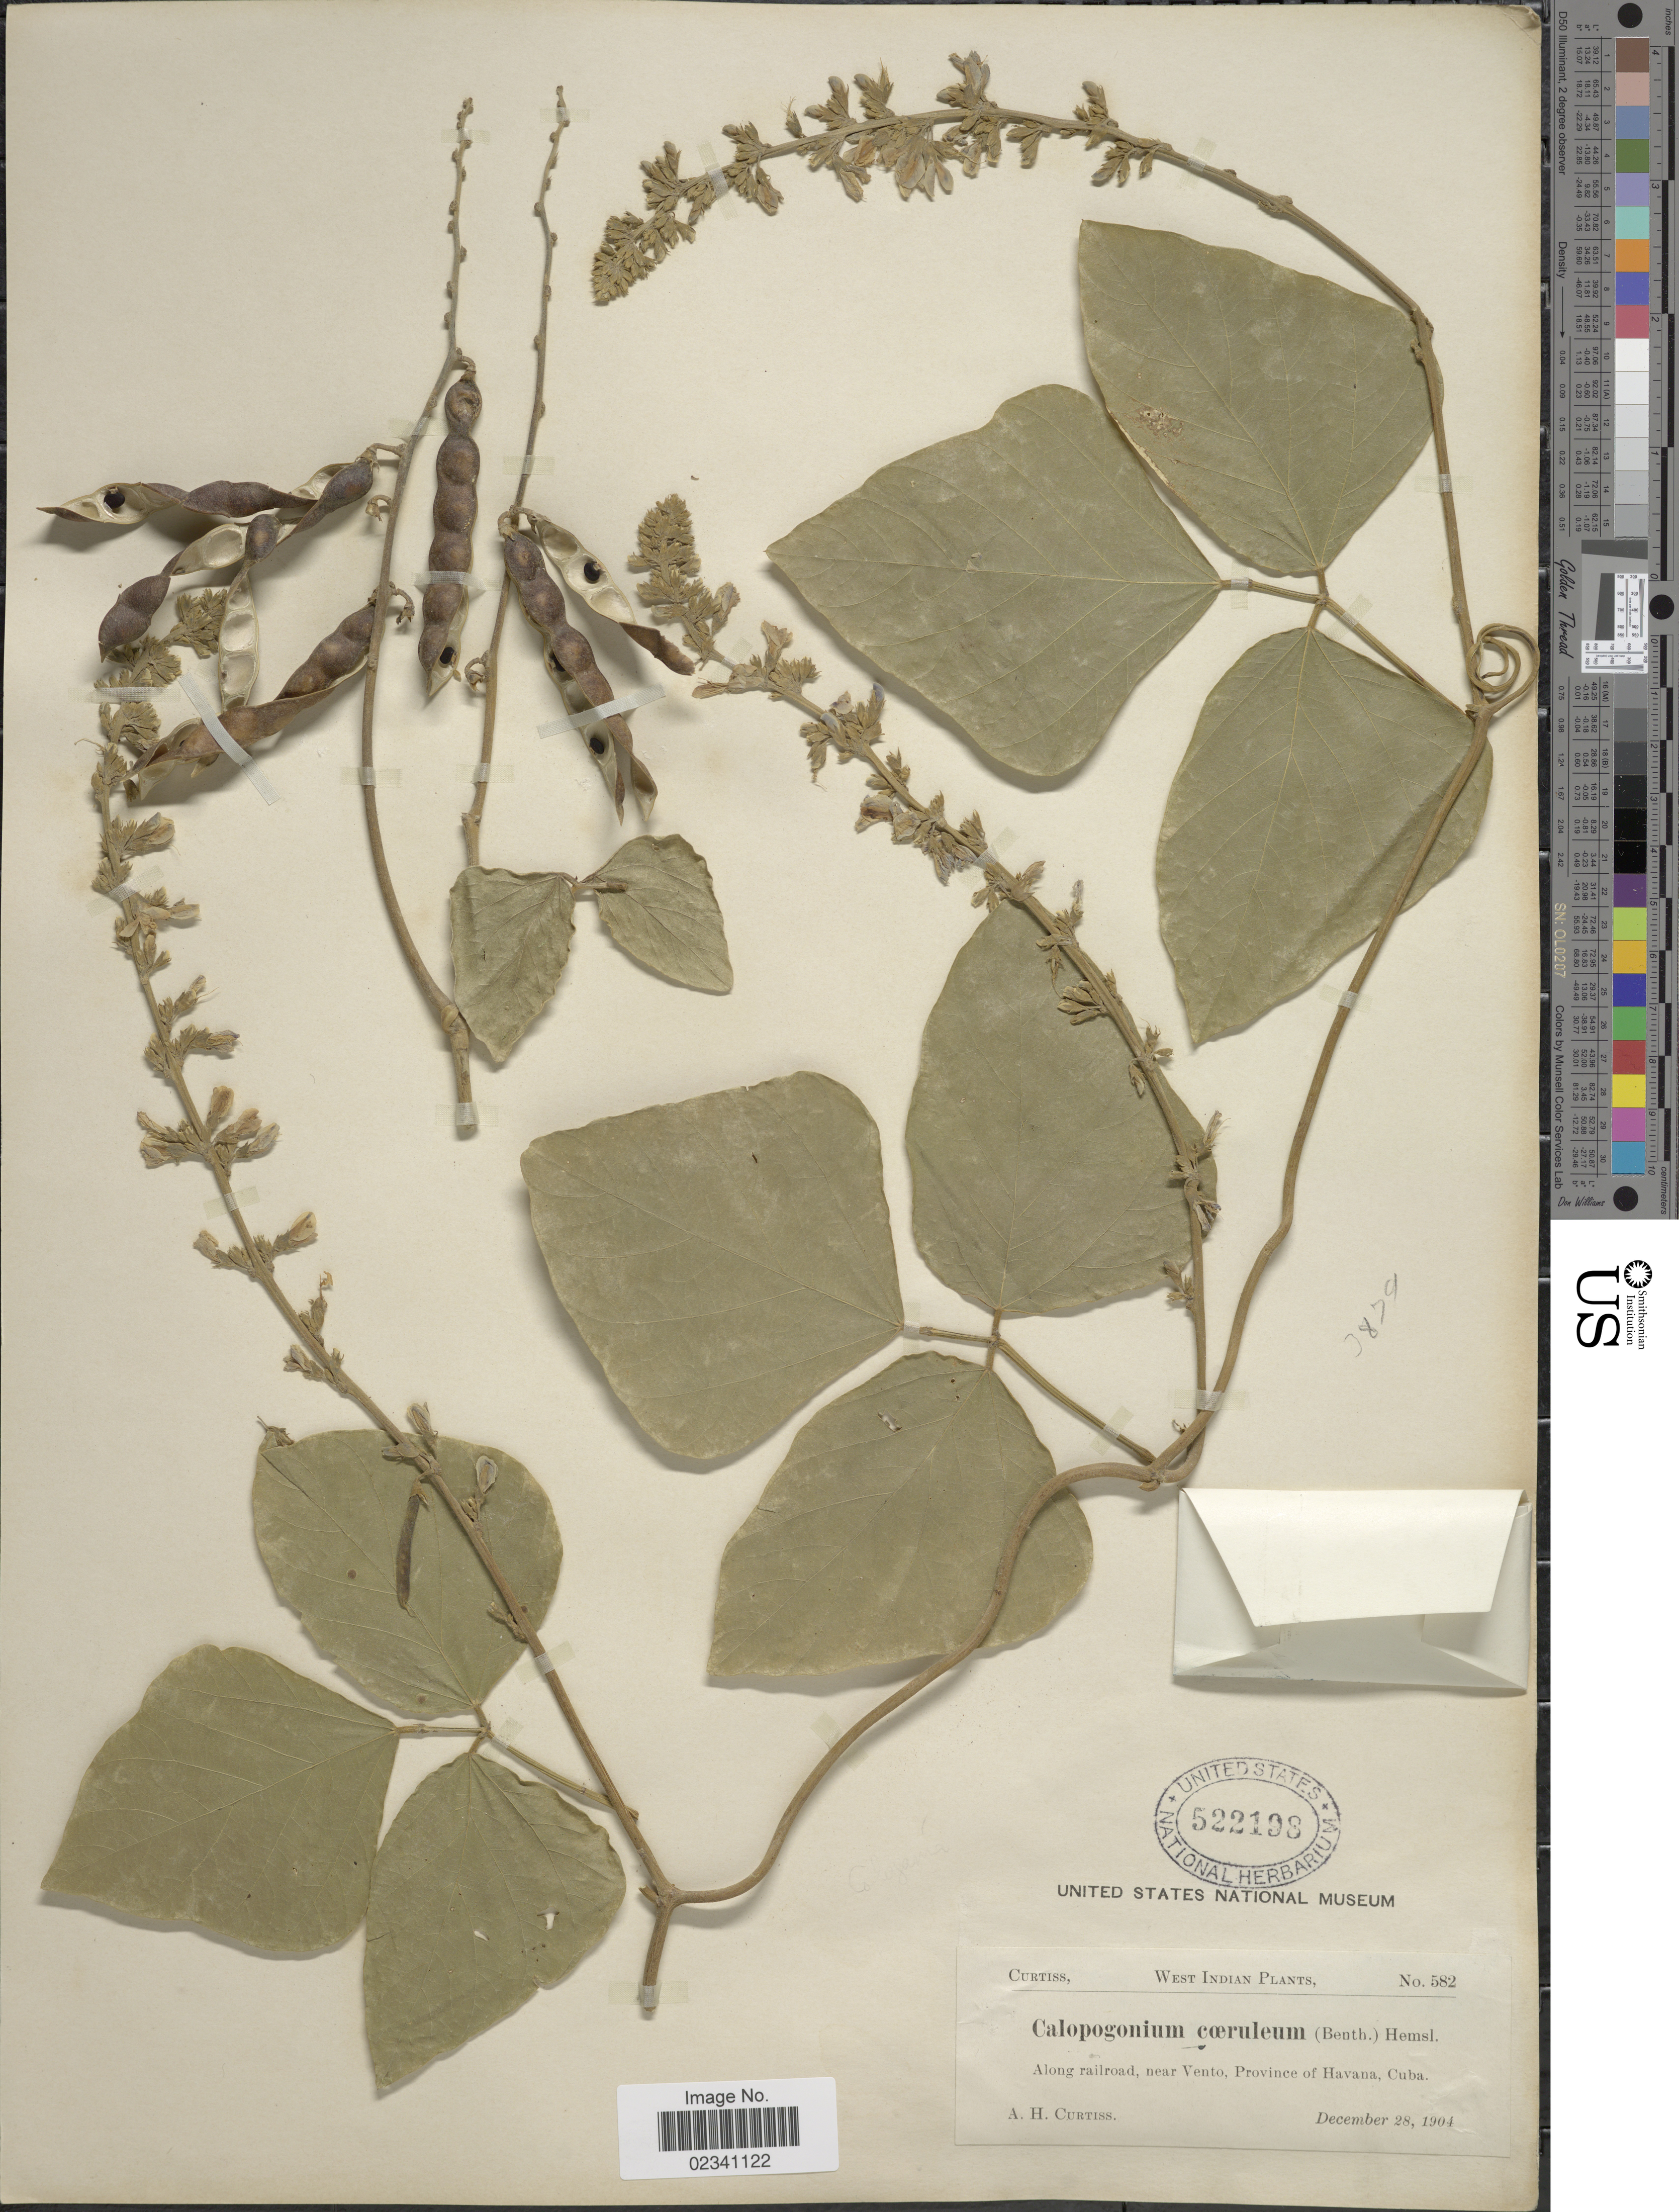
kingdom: Plantae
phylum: Tracheophyta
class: Magnoliopsida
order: Fabales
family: Fabaceae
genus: Calopogonium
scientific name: Calopogonium caeruleum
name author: (Benth.) C. Wright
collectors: A. H. Curtiss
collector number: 582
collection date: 1904-12-28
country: Cuba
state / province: La Habana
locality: Along railroad, near Vento, Province of Havana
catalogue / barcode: US 522198